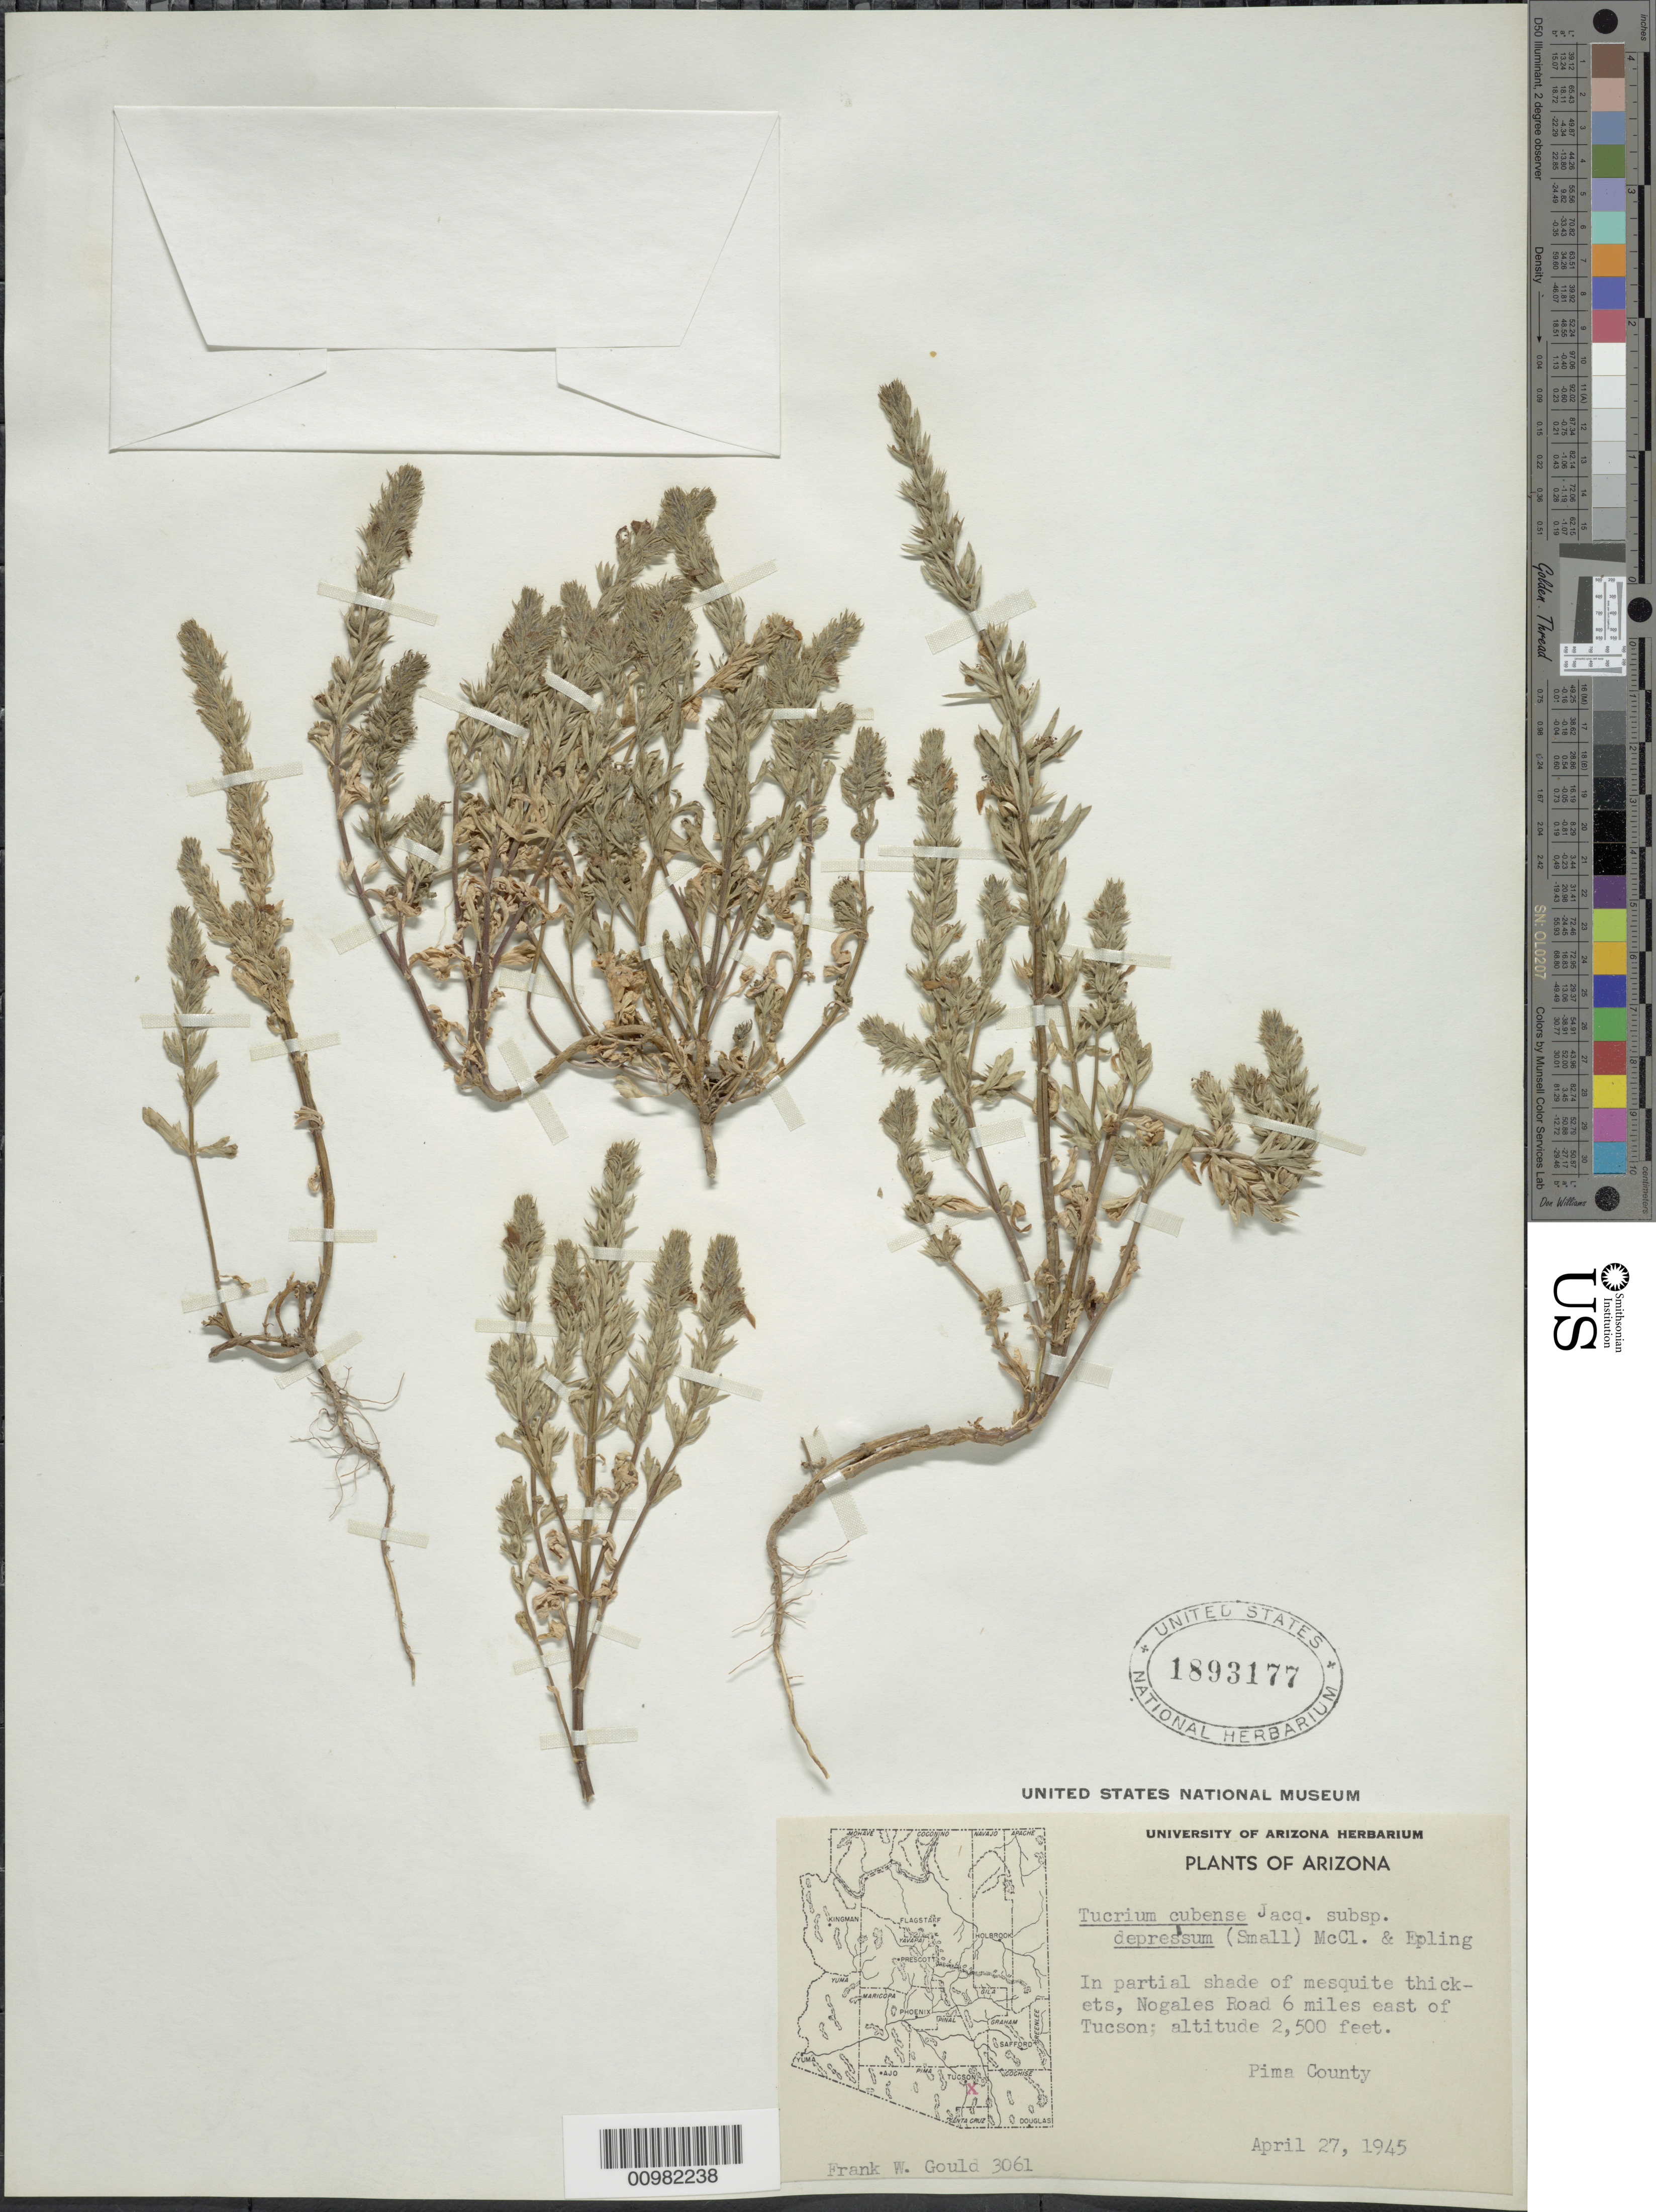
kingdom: Plantae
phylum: Tracheophyta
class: Magnoliopsida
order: Lamiales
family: Lamiaceae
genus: Teucrium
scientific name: Teucrium cubense subsp. depressum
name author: (Small) E. M. McClint. & Epling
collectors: F. W. Gould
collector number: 3061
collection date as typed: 27 Apr 1945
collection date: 1945-04-27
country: United States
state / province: Arizona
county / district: Pima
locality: Nogales Road 6 mi. E. of Tucson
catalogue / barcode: US 1893177